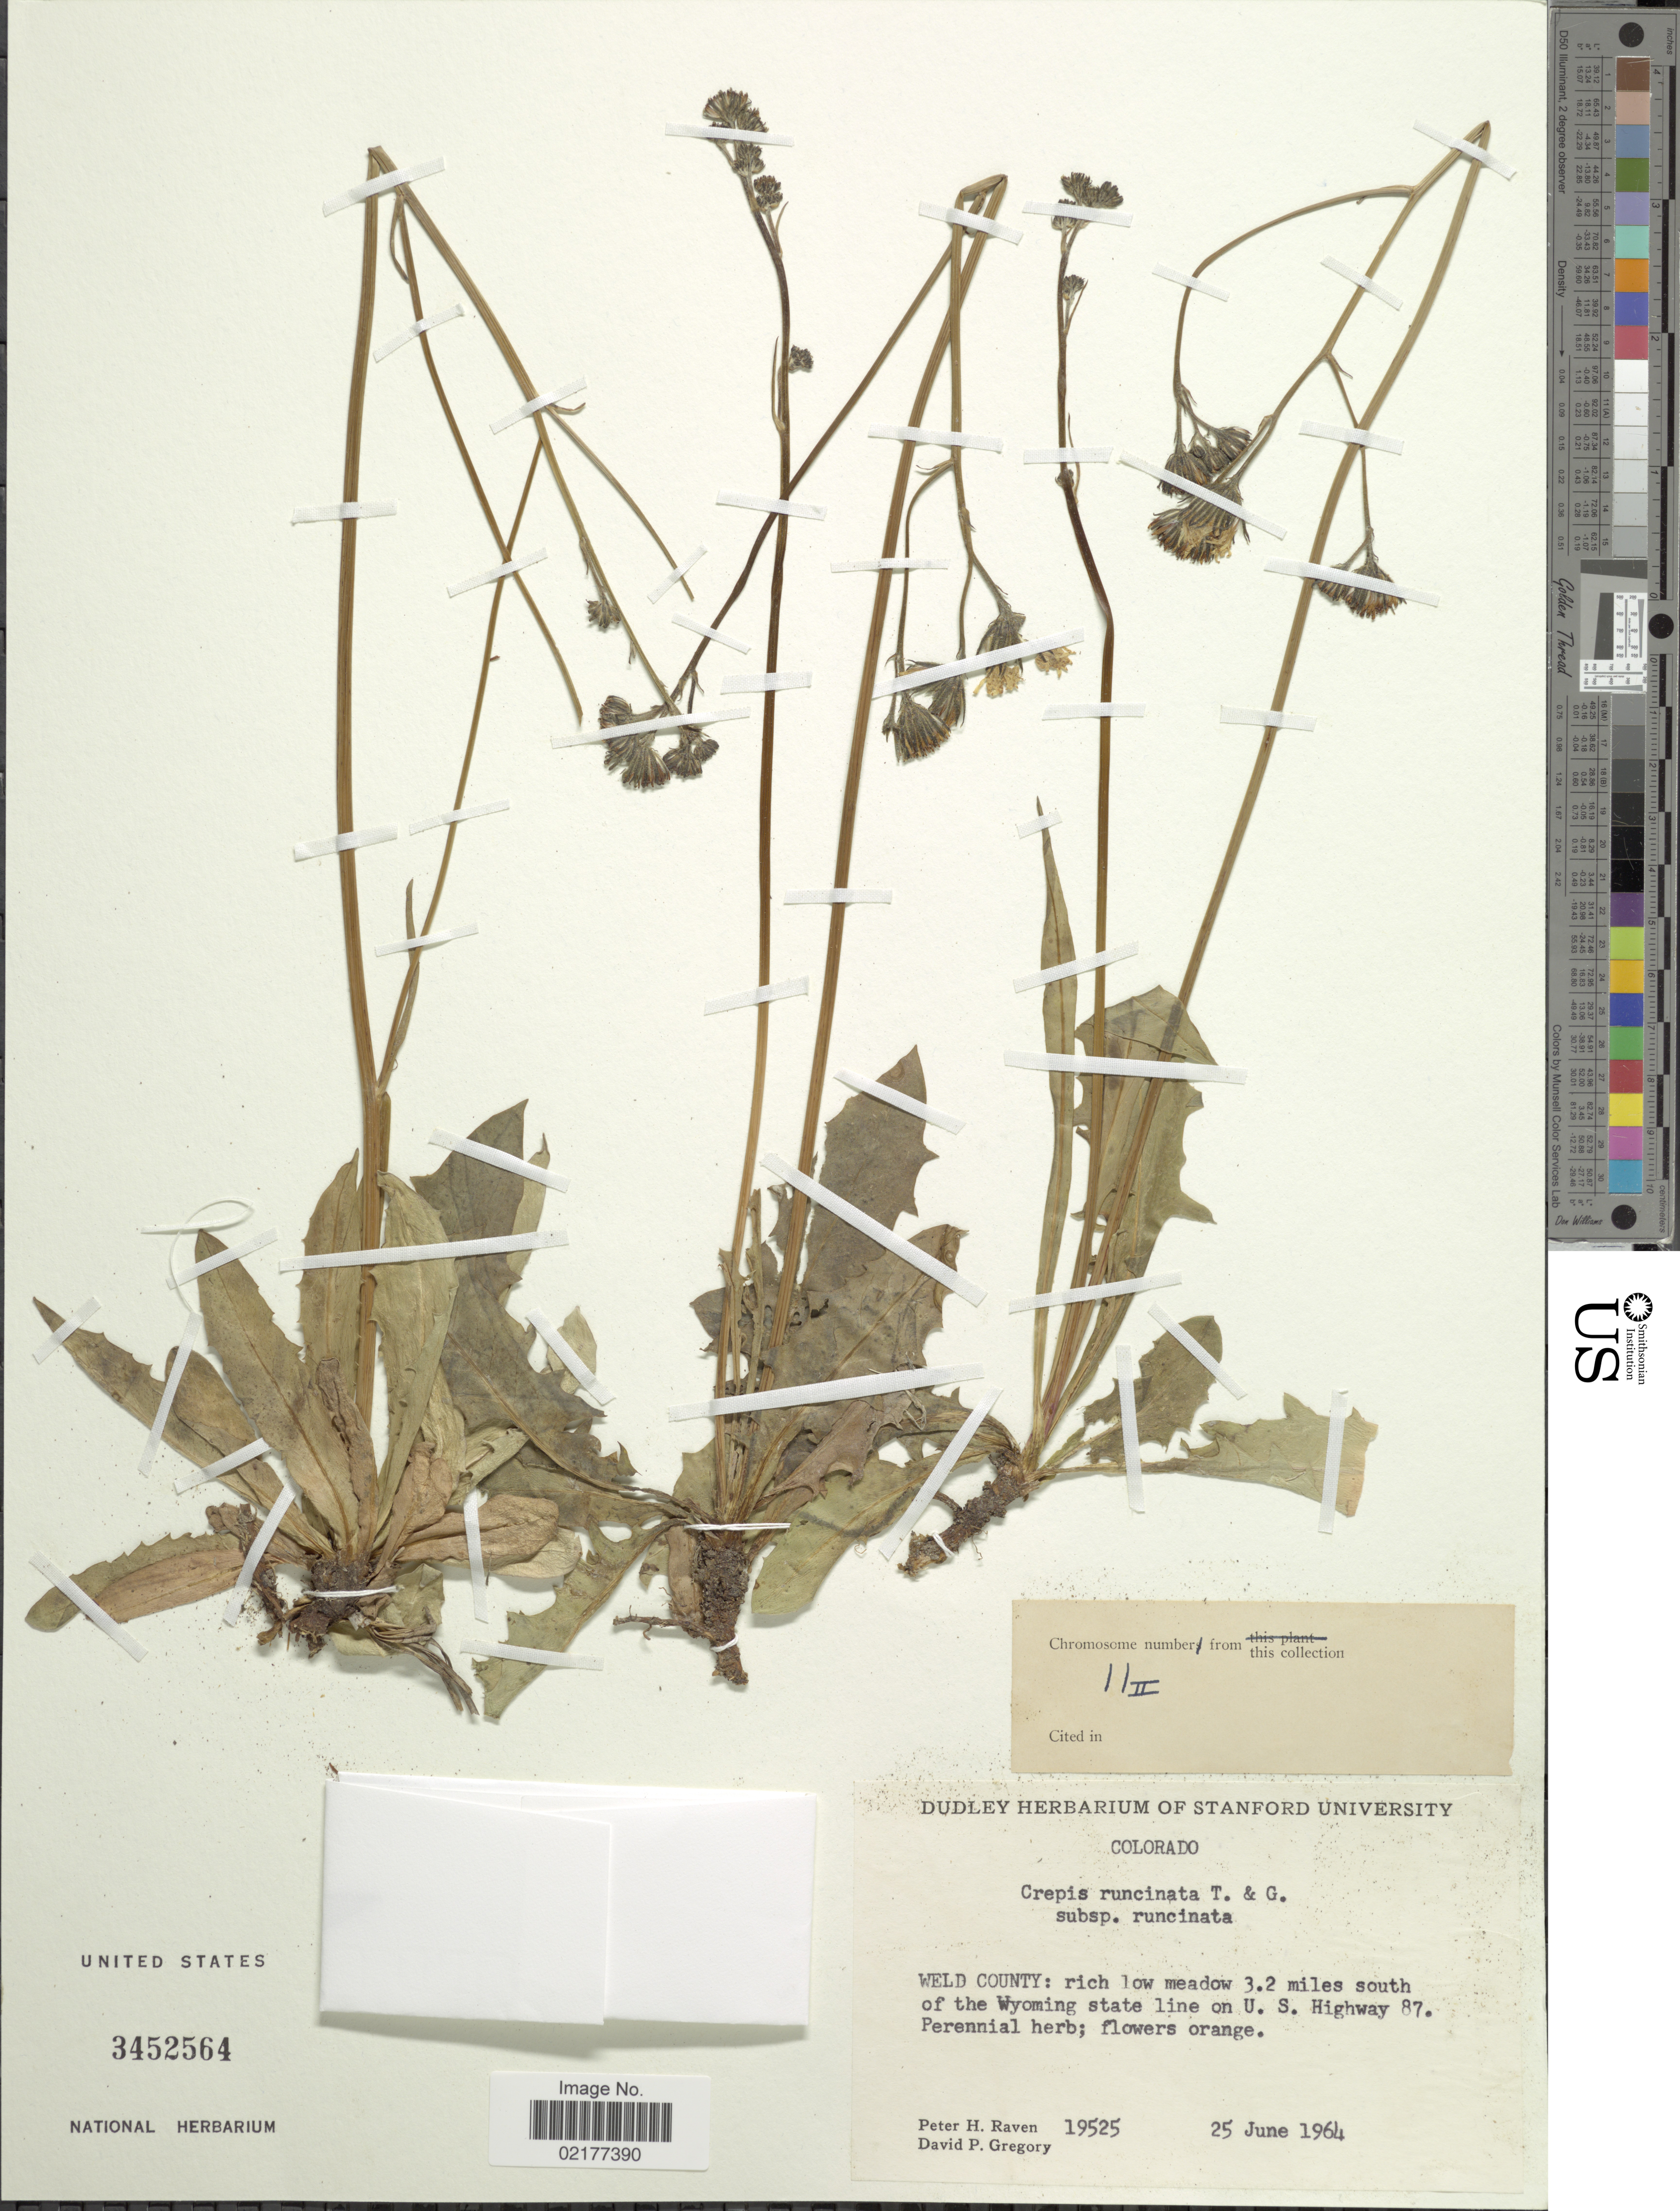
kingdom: Plantae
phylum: Tracheophyta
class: Magnoliopsida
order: Asterales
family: Asteraceae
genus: Crepis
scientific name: Crepis runcinata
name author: Torr. & A. Gray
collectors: P. Raven & D. Gregory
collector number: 19525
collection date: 1964-06-25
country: United States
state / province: Colorado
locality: Weld County: rich low meadow 3.2 miles south of the Wyoming state line on U.S. Highway 87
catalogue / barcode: US 3452564